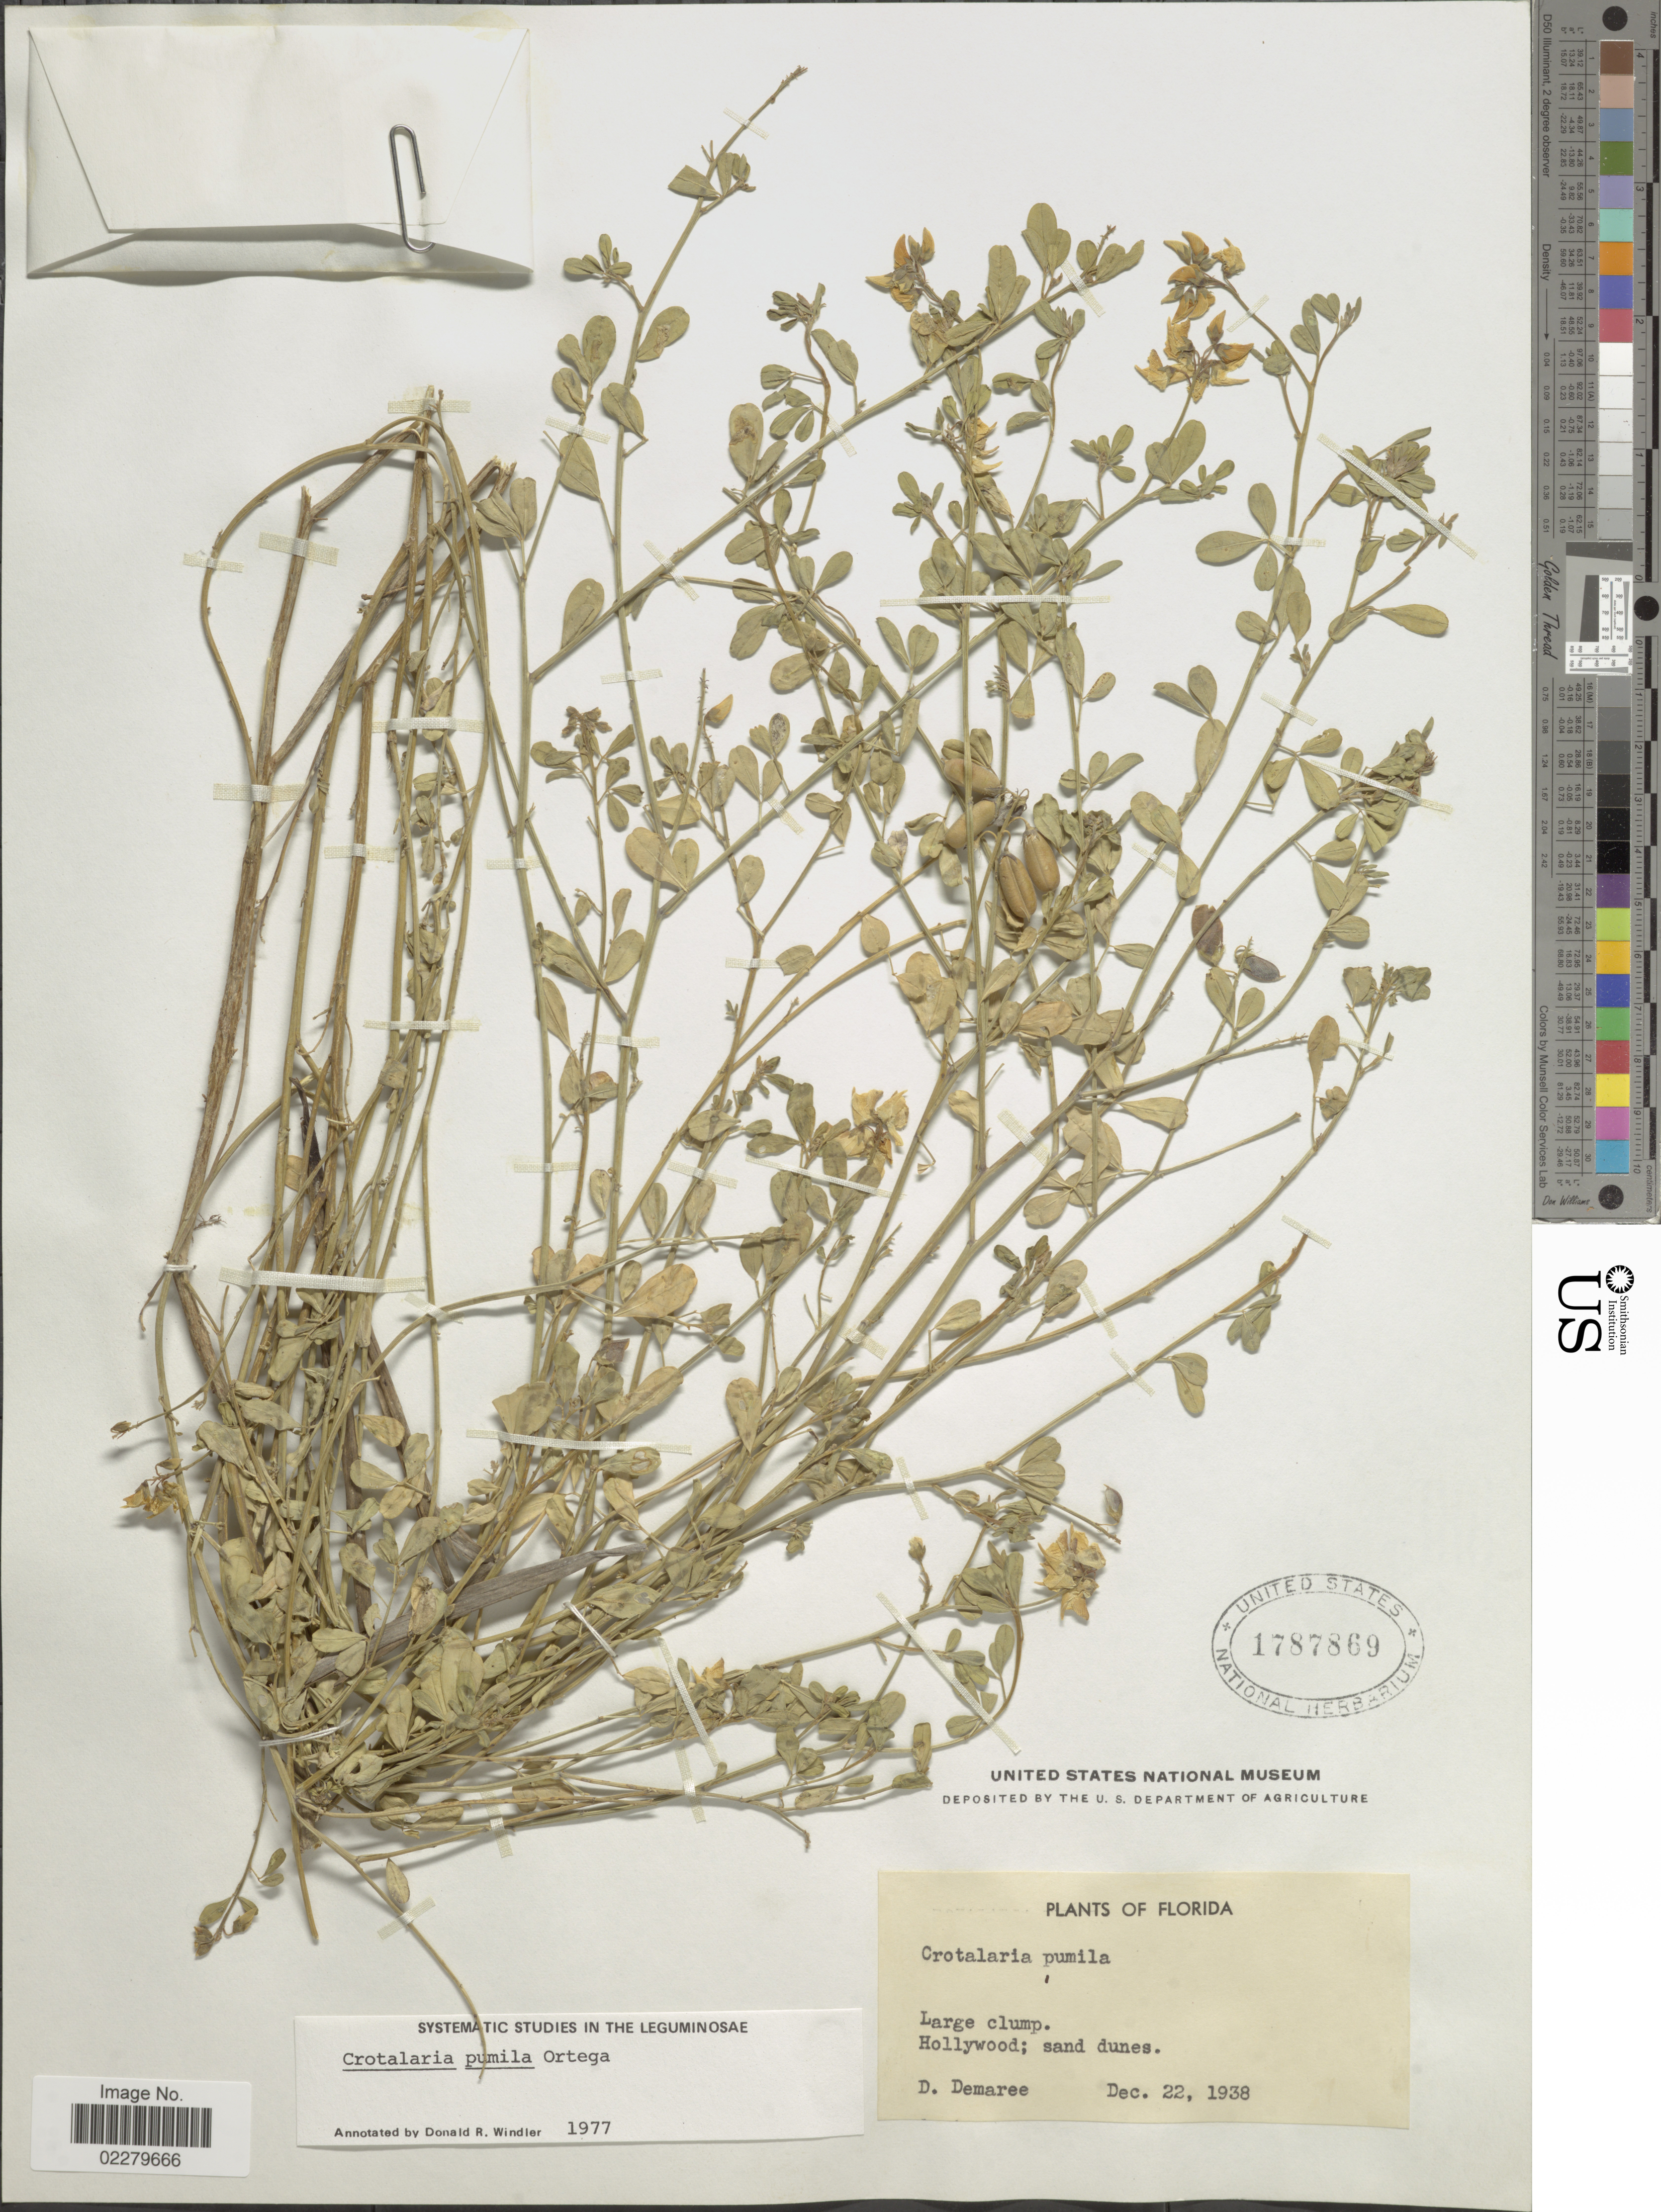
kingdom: Plantae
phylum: Tracheophyta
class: Magnoliopsida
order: Fabales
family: Fabaceae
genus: Crotalaria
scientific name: Crotalaria pumila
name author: Ortega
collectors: D. Demaree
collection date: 1938-12-22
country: United States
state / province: Florida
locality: Hollywood; sand dunes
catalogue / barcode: US 1787869